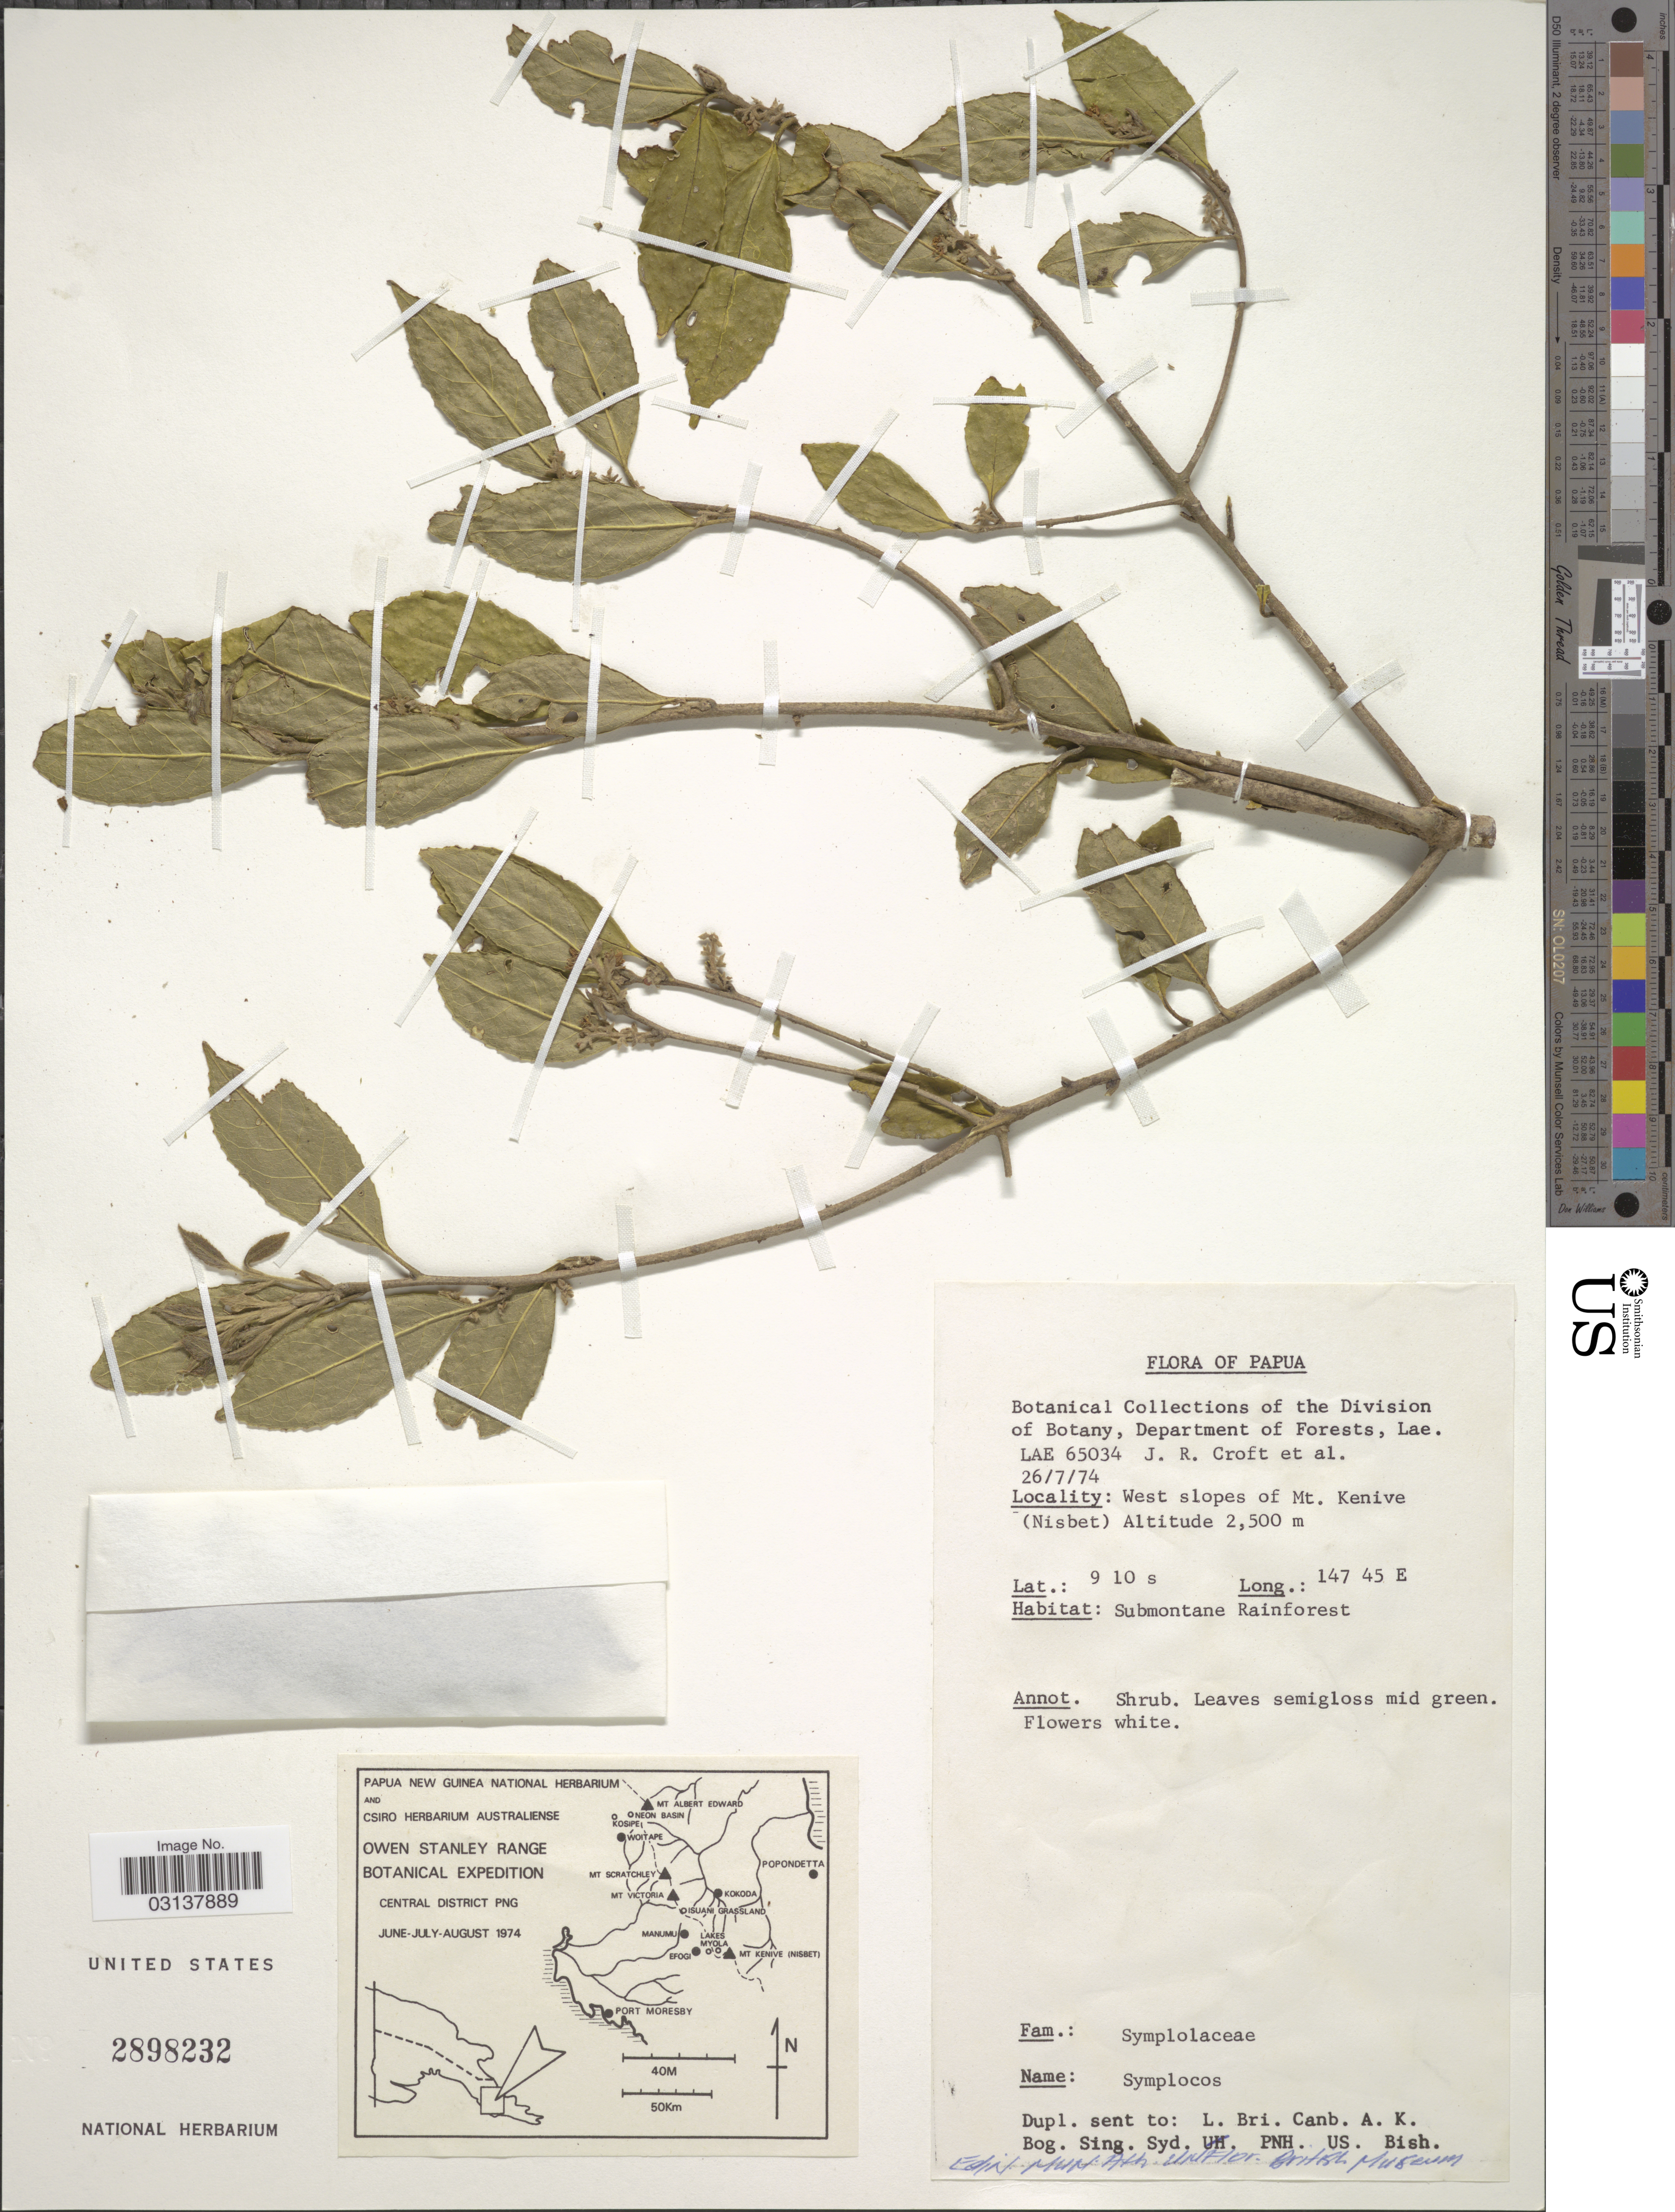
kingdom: Plantae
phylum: Tracheophyta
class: Magnoliopsida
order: Ericales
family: Symplocaceae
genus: Symplocos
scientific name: Symplocos sp.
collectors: J. R. Croft & et al.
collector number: LAE65034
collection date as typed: Transcribed d/m/y: 26/7/74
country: Papua New Guinea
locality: Papua. West slopes of Mt. Kenive (Nisbet).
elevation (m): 2500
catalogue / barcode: US 2898232